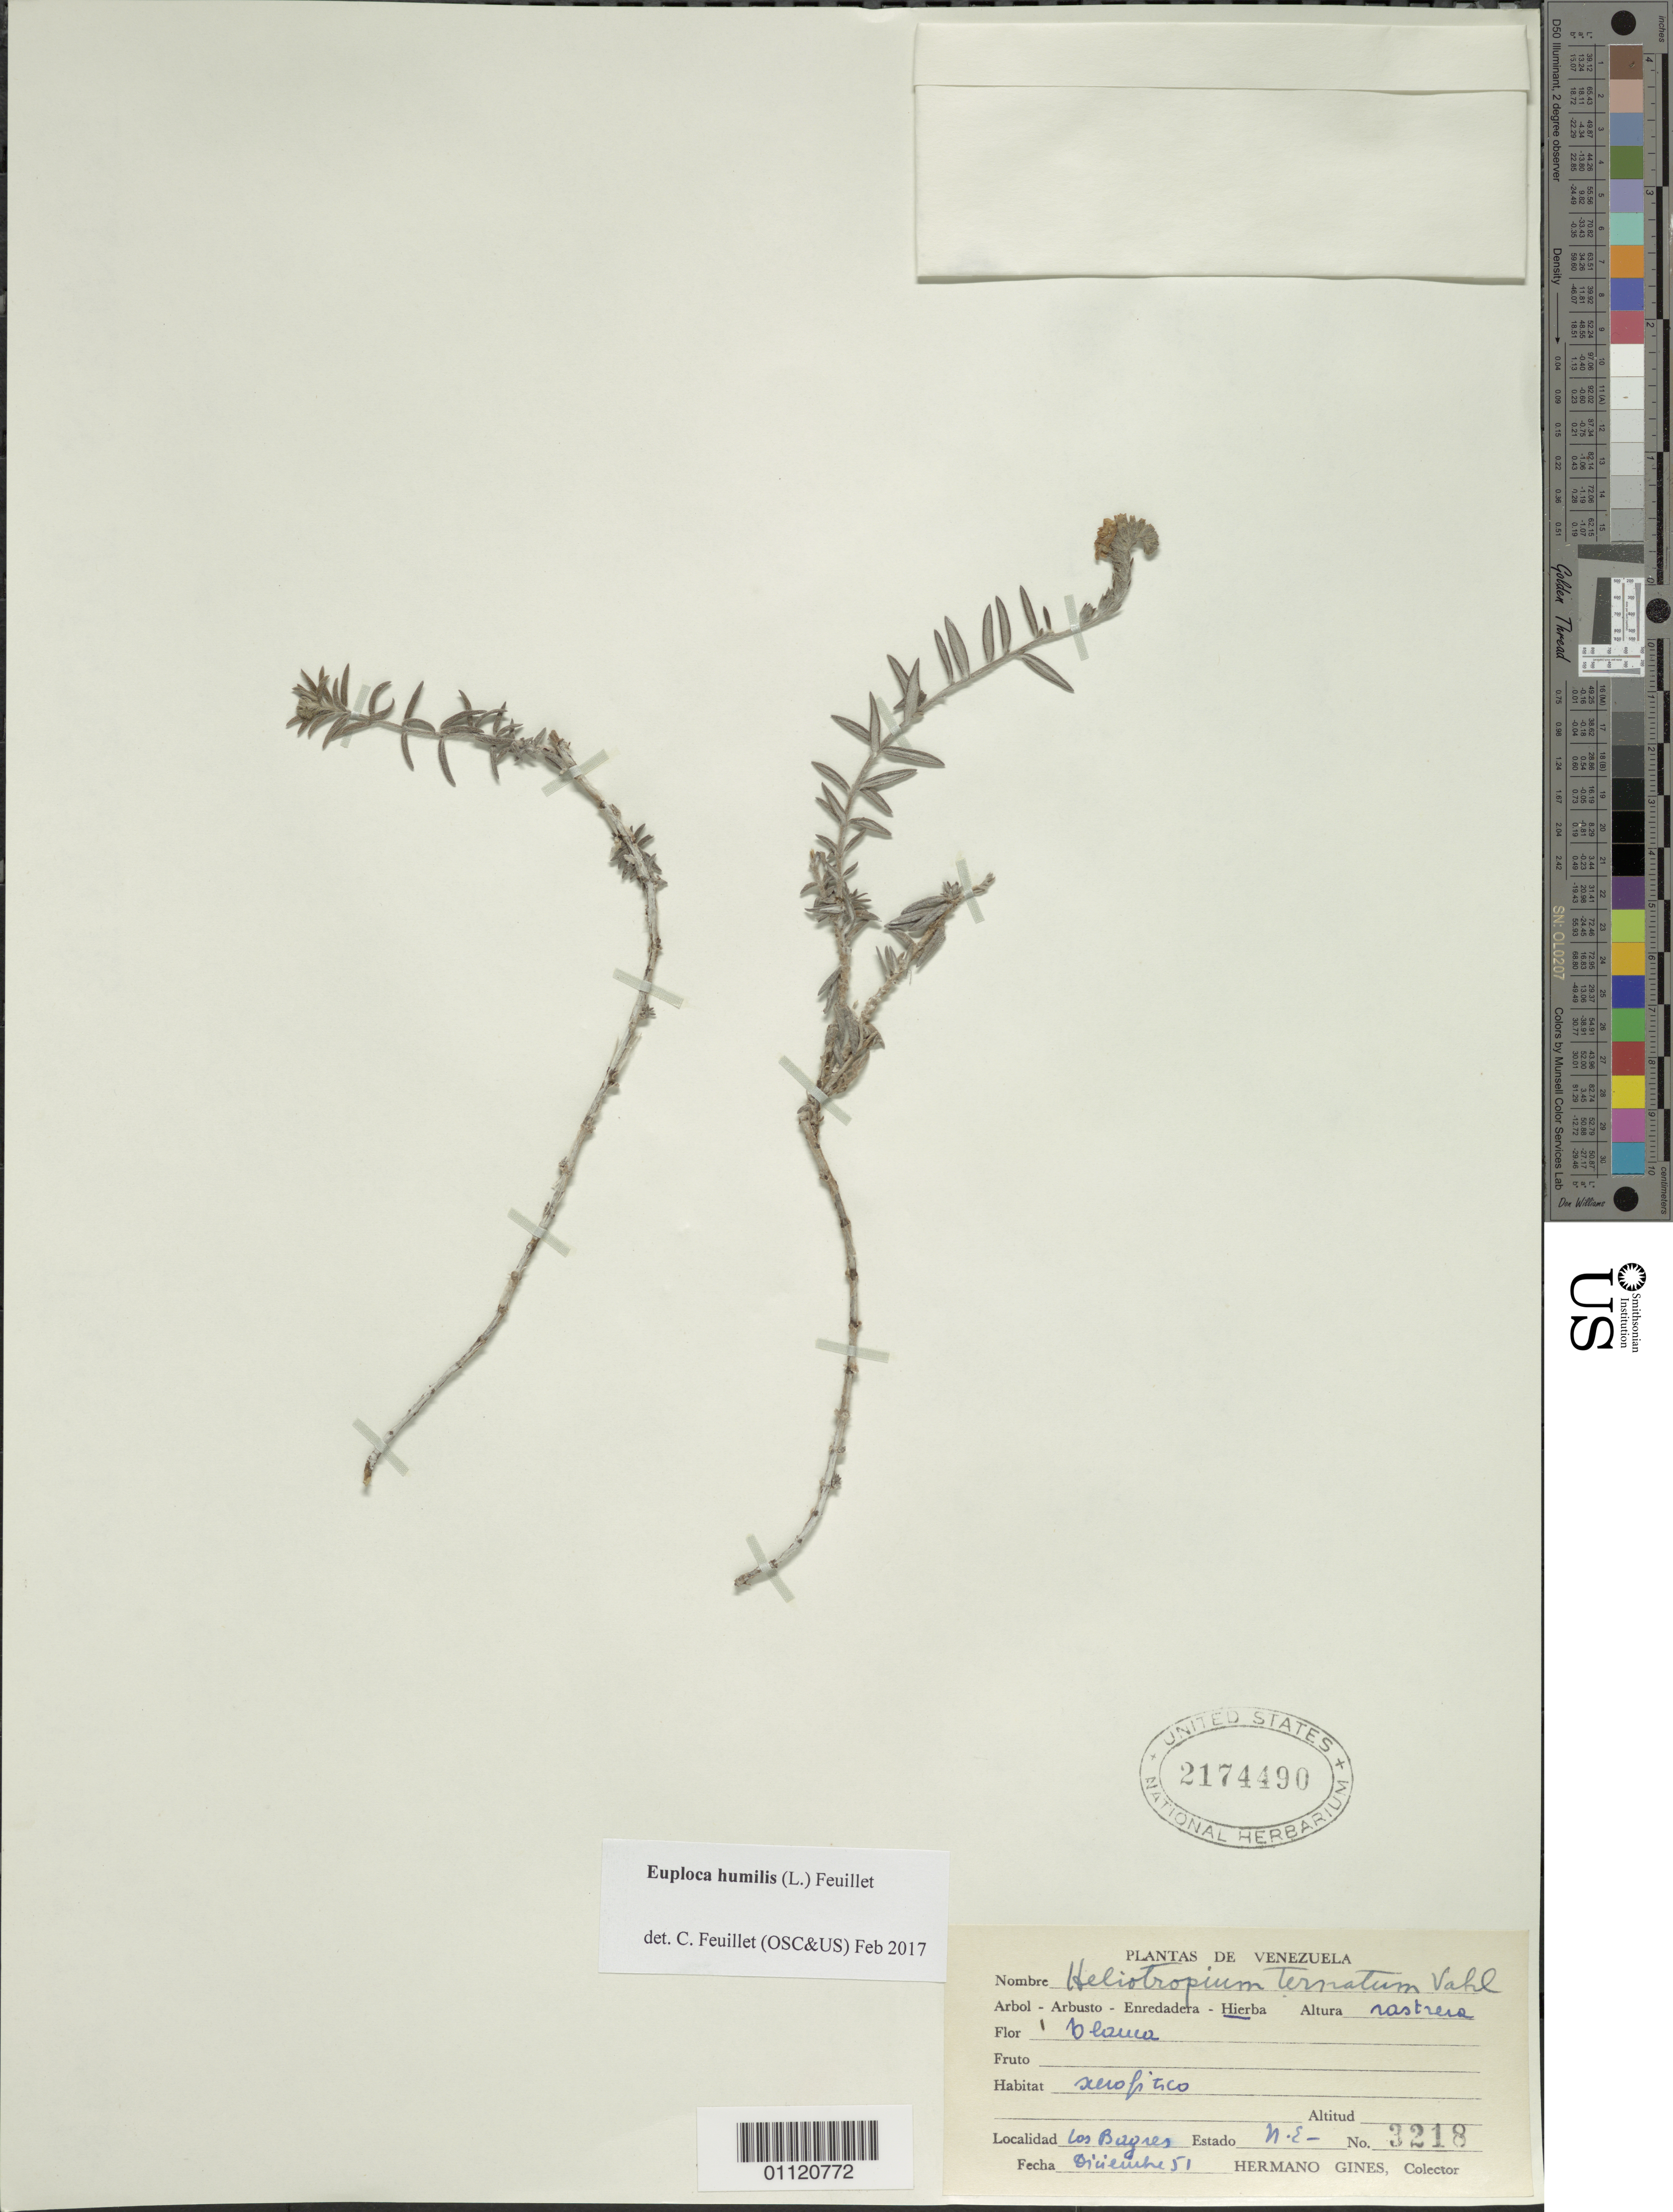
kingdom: Plantae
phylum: Tracheophyta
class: Magnoliopsida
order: Boraginales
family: Heliotropiaceae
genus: Heliotropium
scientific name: Heliotropium ternatum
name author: Vahl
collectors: Bro. Gines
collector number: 3218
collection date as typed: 01 Dec 1951 to 31 Dec 1951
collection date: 1951-12-01/1951-12-31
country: Venezuela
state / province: Nueva Esparta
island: Margarita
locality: Los Bagres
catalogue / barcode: US 2174490